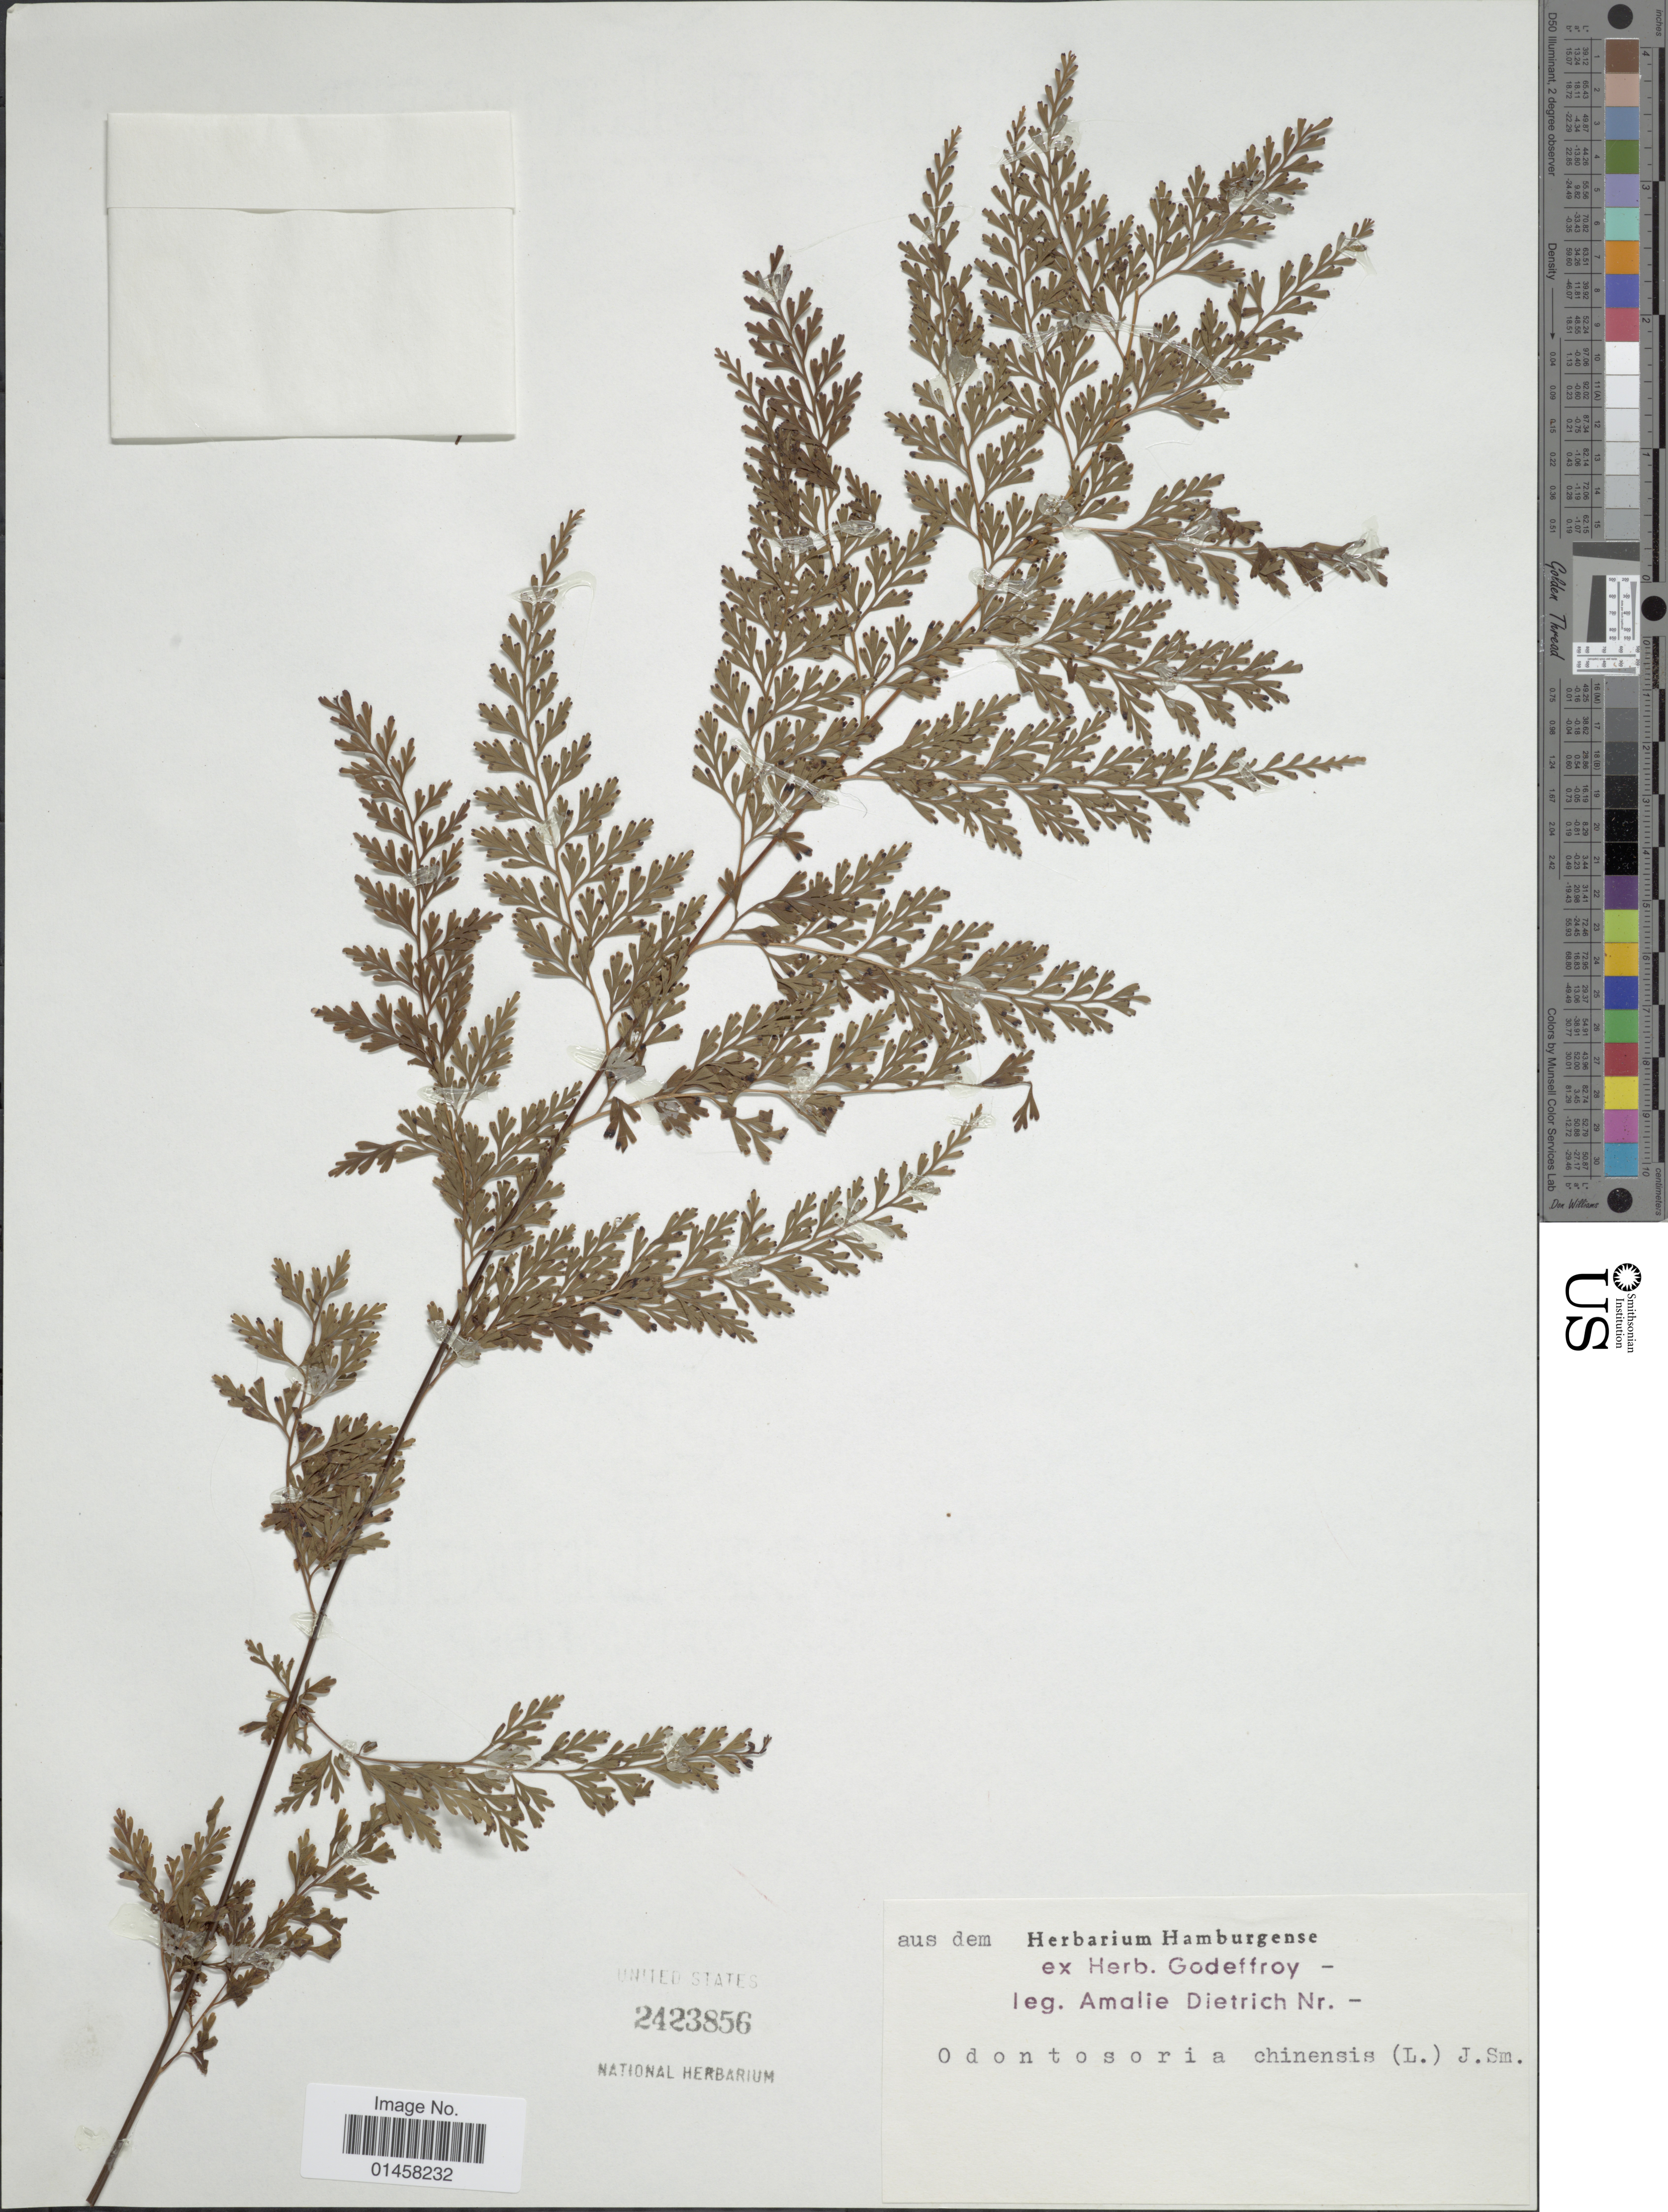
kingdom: Plantae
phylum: Tracheophyta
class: Polypodiopsida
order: Polypodiales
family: Lindsaeaceae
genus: Sphenomeris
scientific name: Sphenomeris chinensis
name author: (L.) Maxon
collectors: A. G. Dietrich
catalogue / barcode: US 2423856